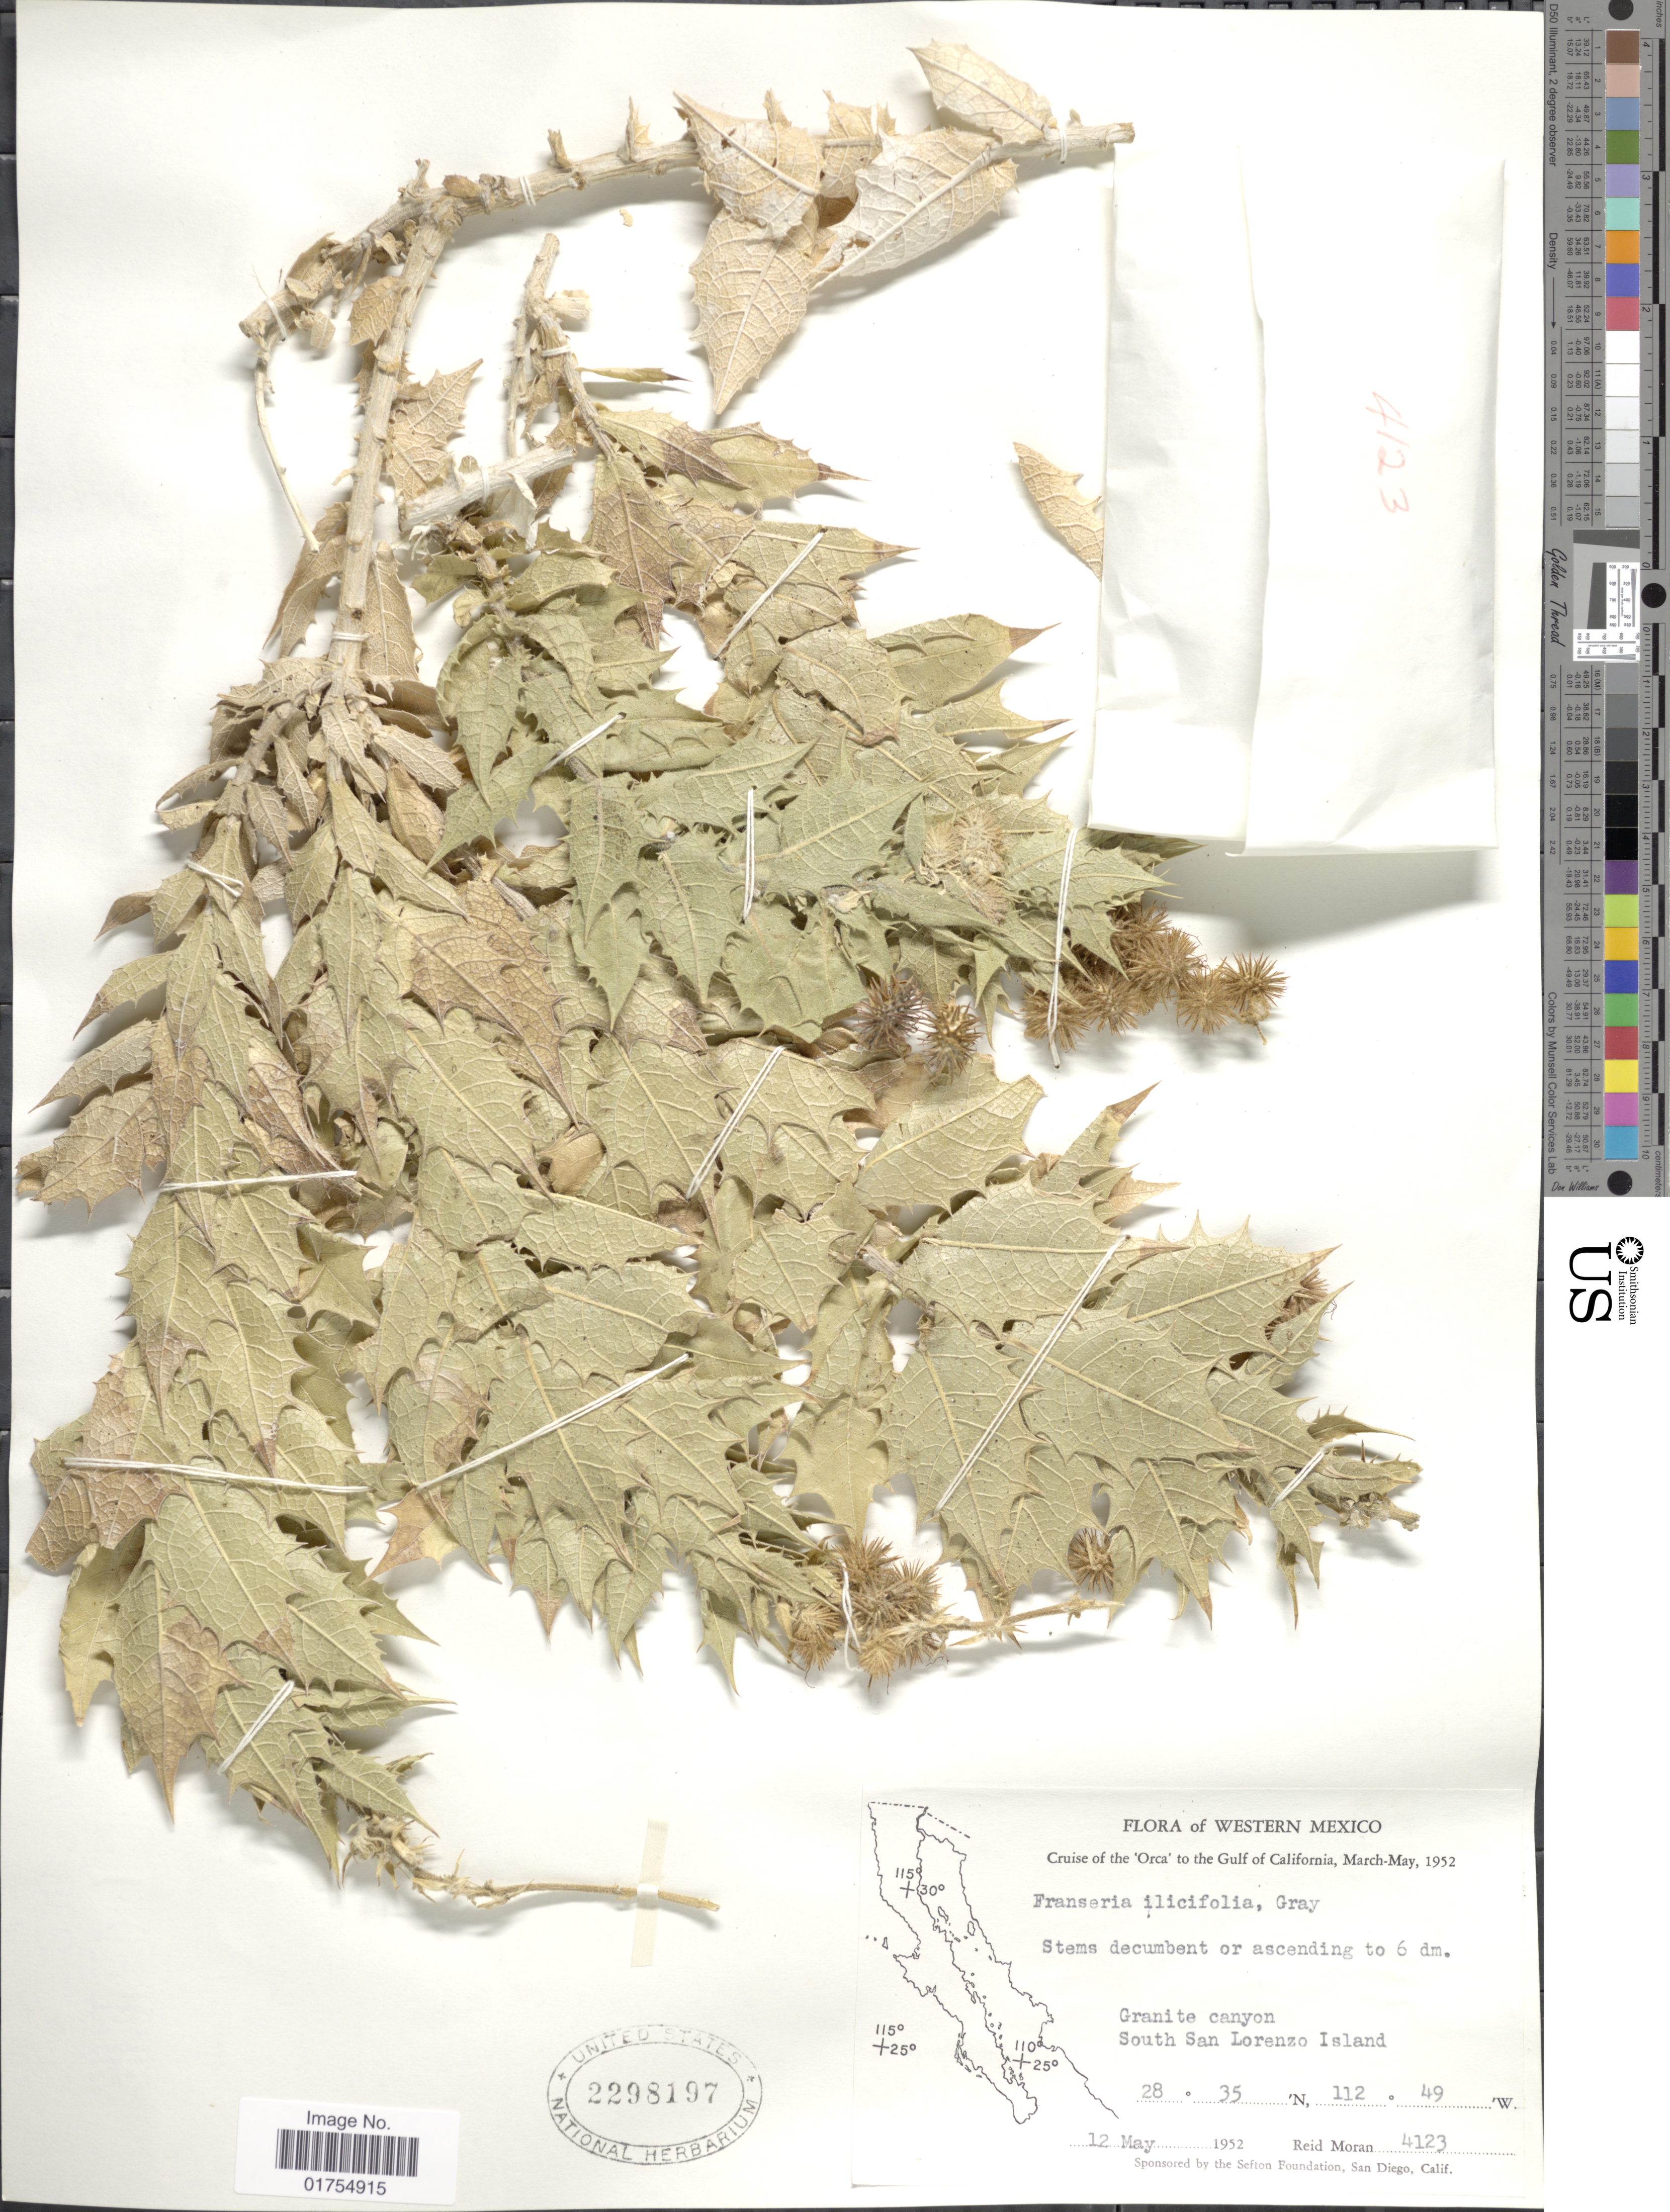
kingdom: Plantae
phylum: Tracheophyta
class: Magnoliopsida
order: Asterales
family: Asteraceae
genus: Franseria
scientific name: Franseria ilicifolia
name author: A. Gray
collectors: R. V. Moran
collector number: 4123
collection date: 1952-05-12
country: Mexico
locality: Western Mexico. "Orca"to the Gulf of California. South San Lorenzo Island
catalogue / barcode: US 2298197